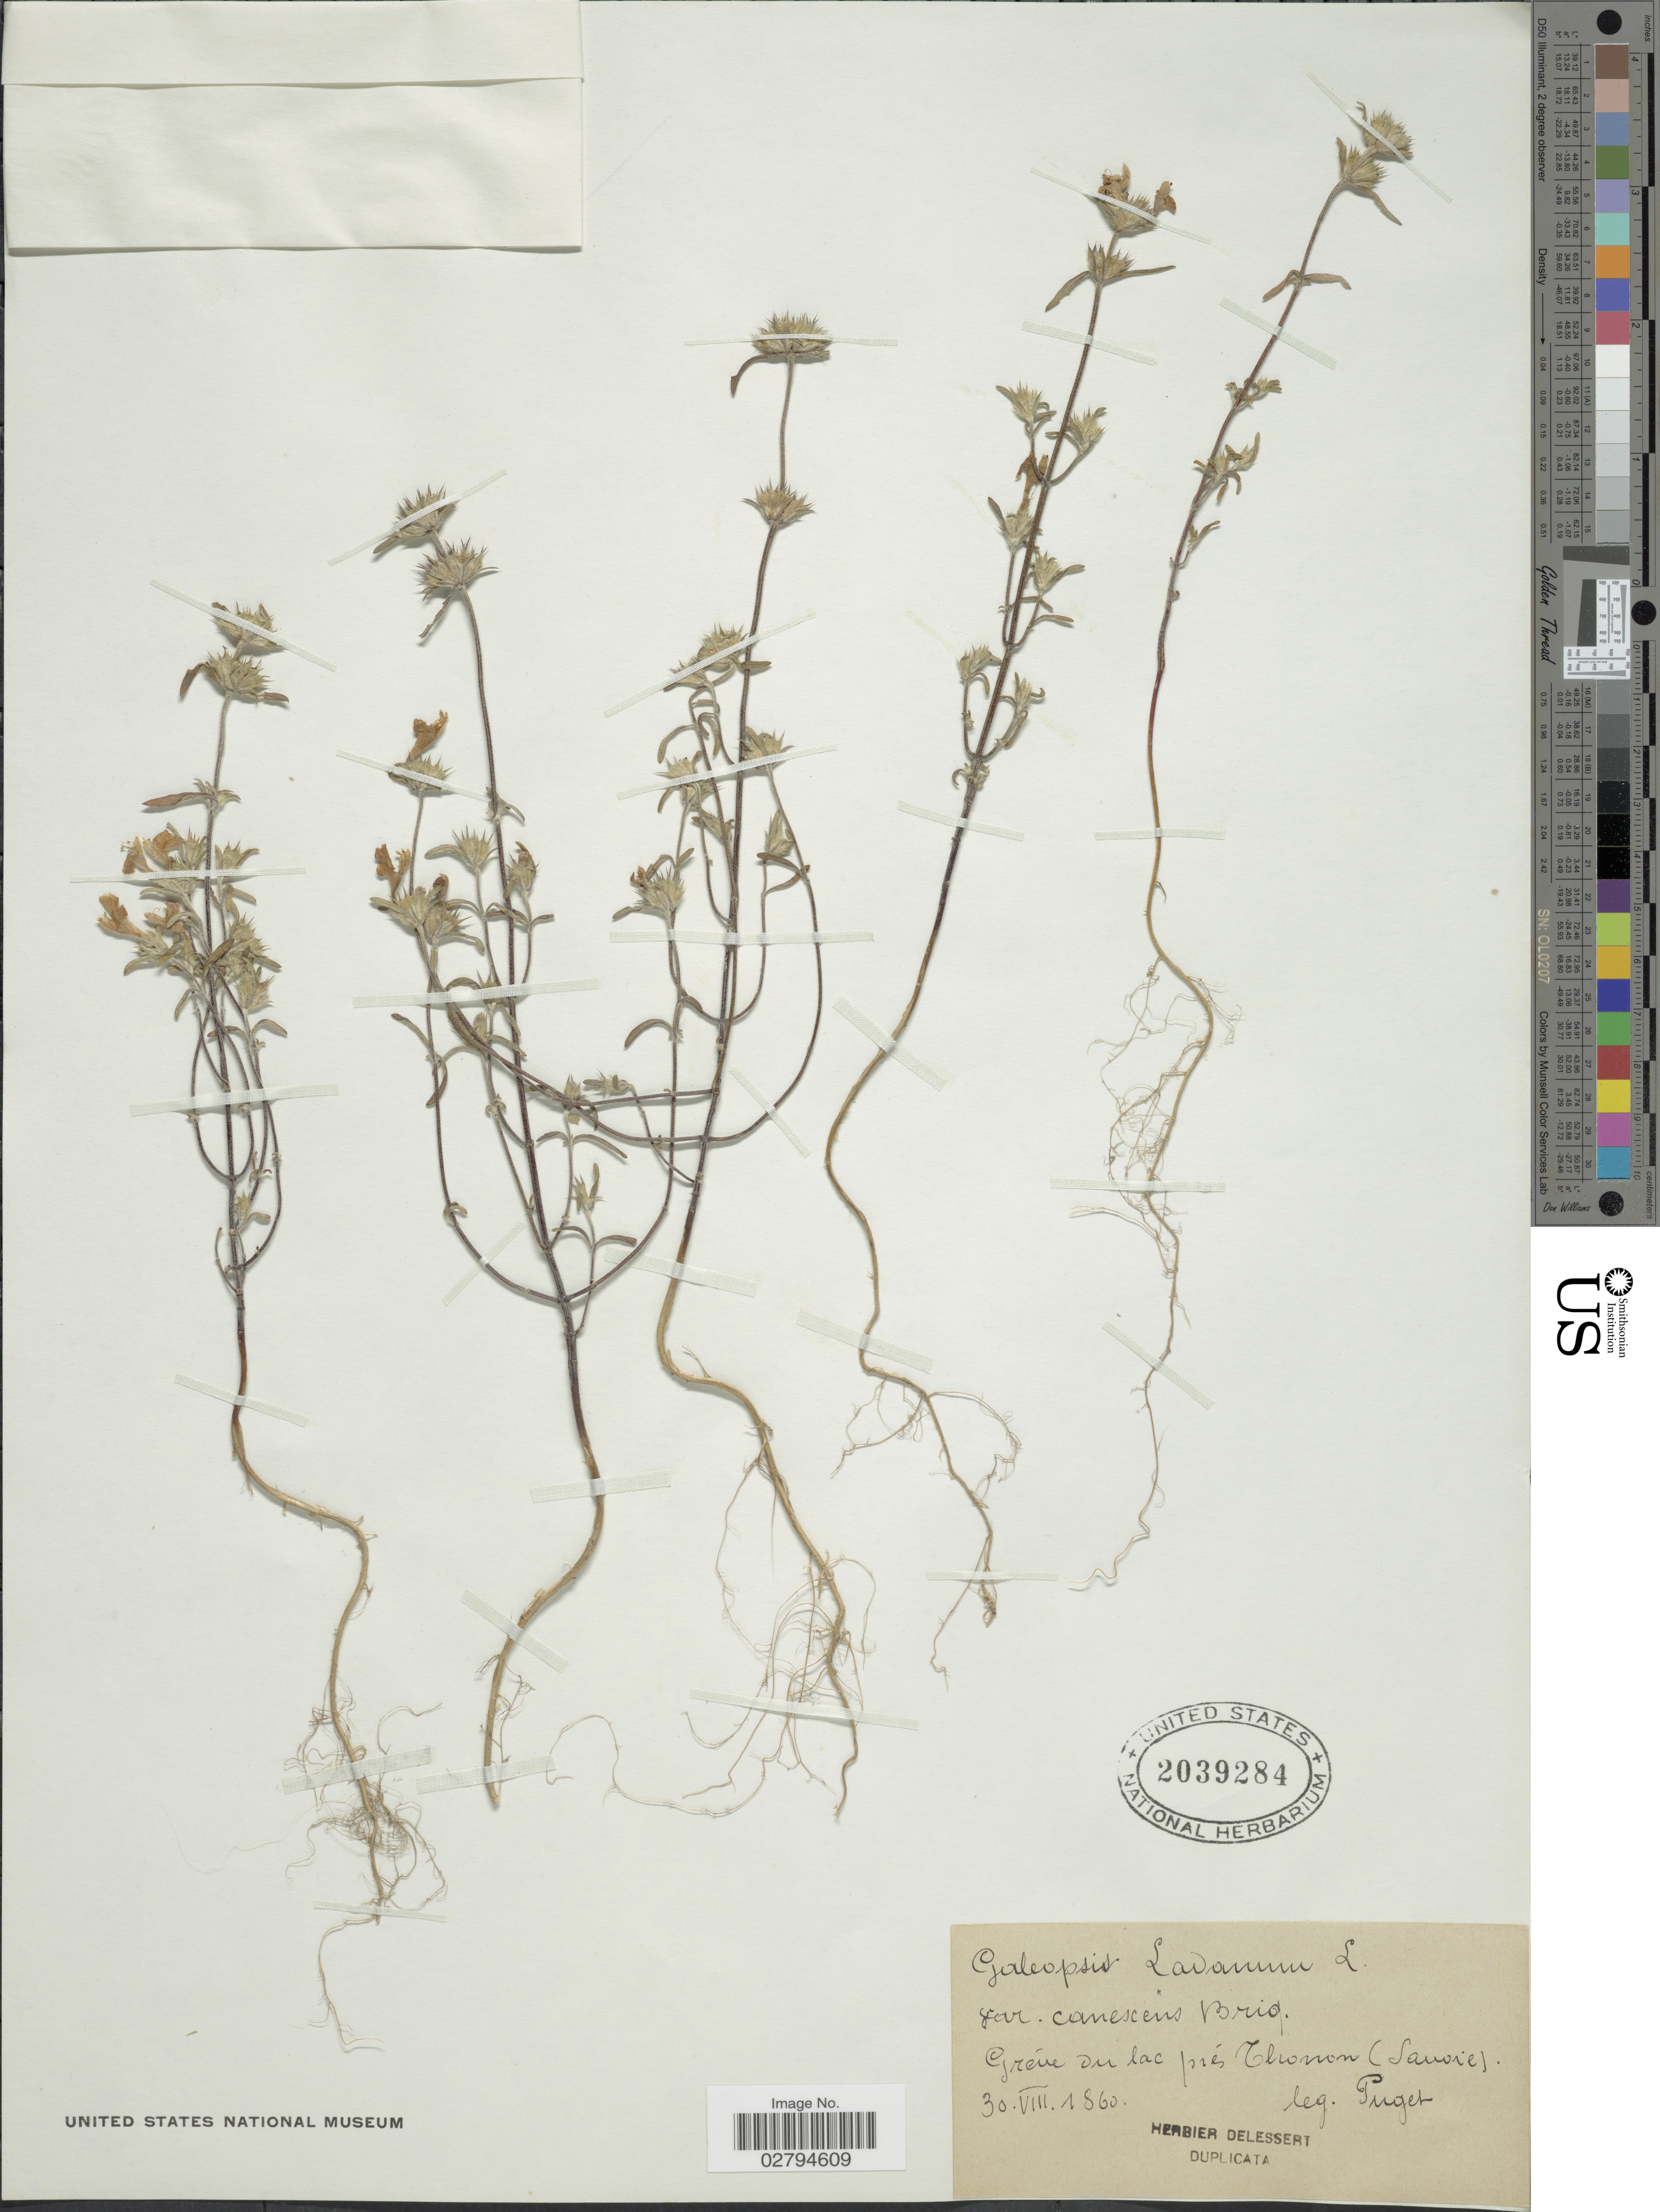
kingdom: Plantae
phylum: Tracheophyta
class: Magnoliopsida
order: Lamiales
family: Lamiaceae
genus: Galeopsis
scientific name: Galeopsis ladanum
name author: L.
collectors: -. Puget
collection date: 1860-08-30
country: France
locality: Gréne [interpreted] du lac prés Thonon [interpreted] (Sauvie).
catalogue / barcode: US 2039284